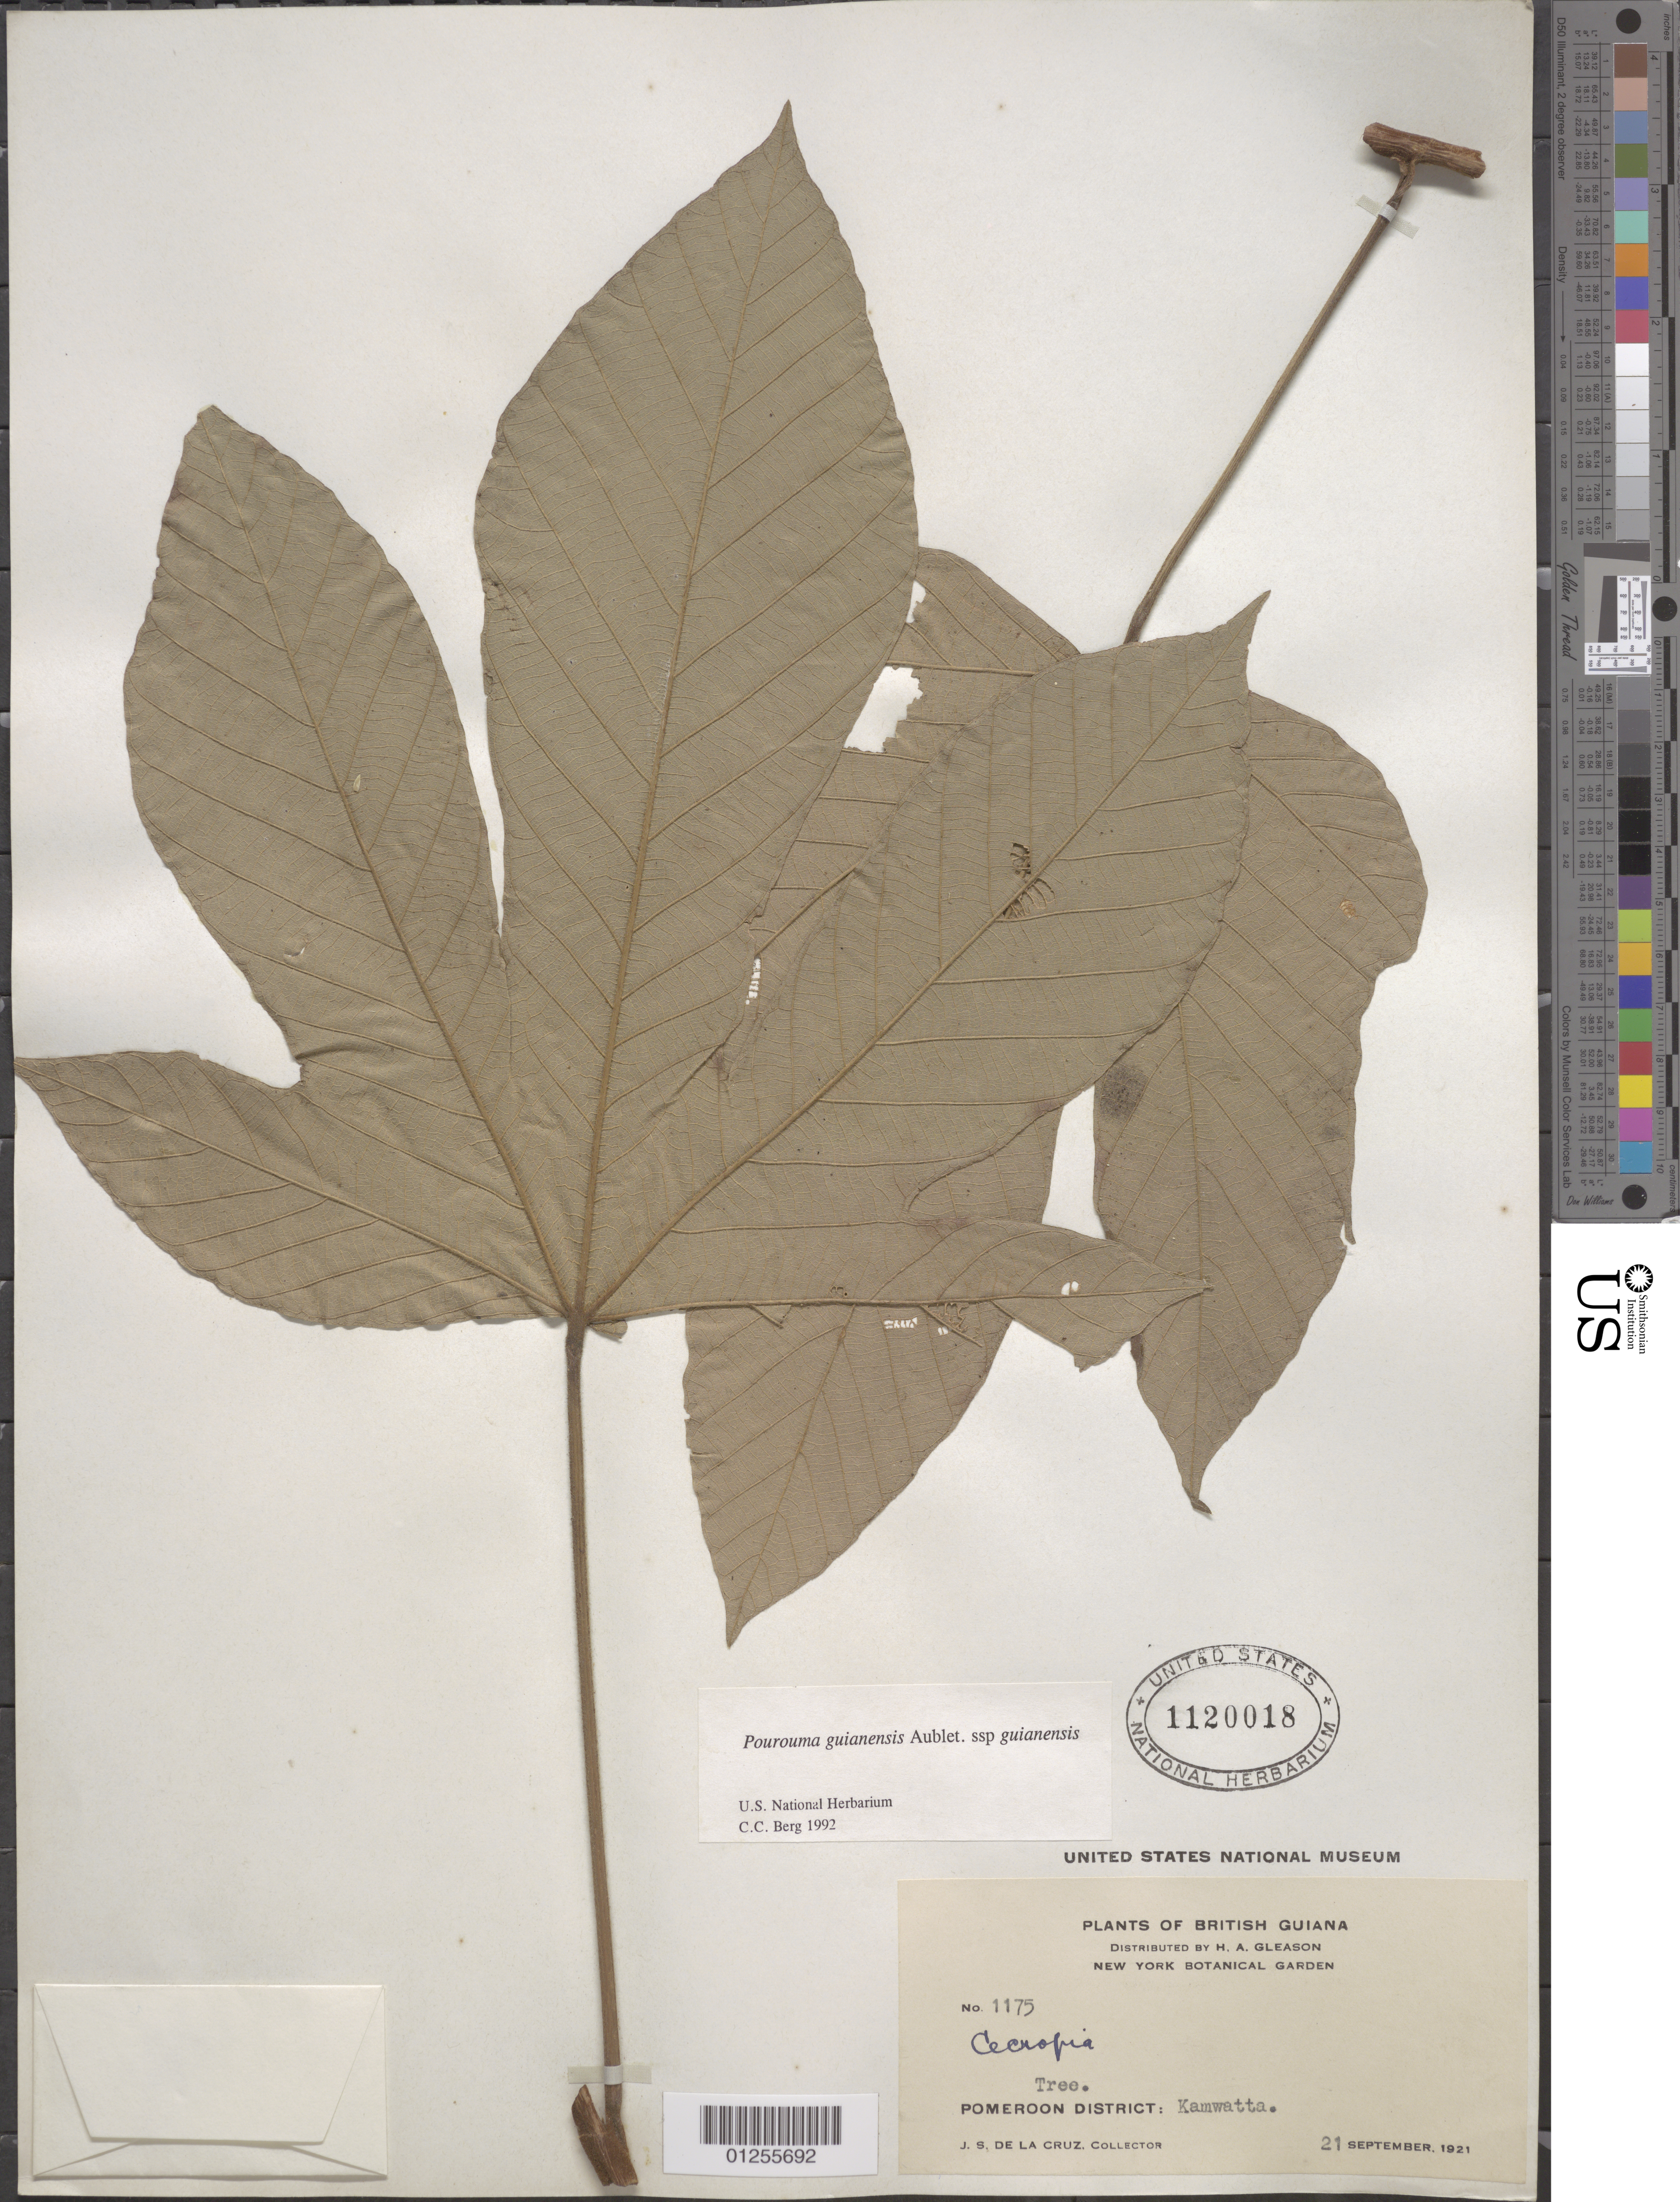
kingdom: Plantae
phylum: Tracheophyta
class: Magnoliopsida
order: Rosales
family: Urticaceae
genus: Pourouma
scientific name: Pourouma guianensis subsp. guianensis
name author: Aubl.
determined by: Berg, C. C.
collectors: J. S. de la Cruz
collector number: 1175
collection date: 1921-09-21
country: Guyana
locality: Pomeroon District. Kamwatta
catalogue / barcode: US 1120018